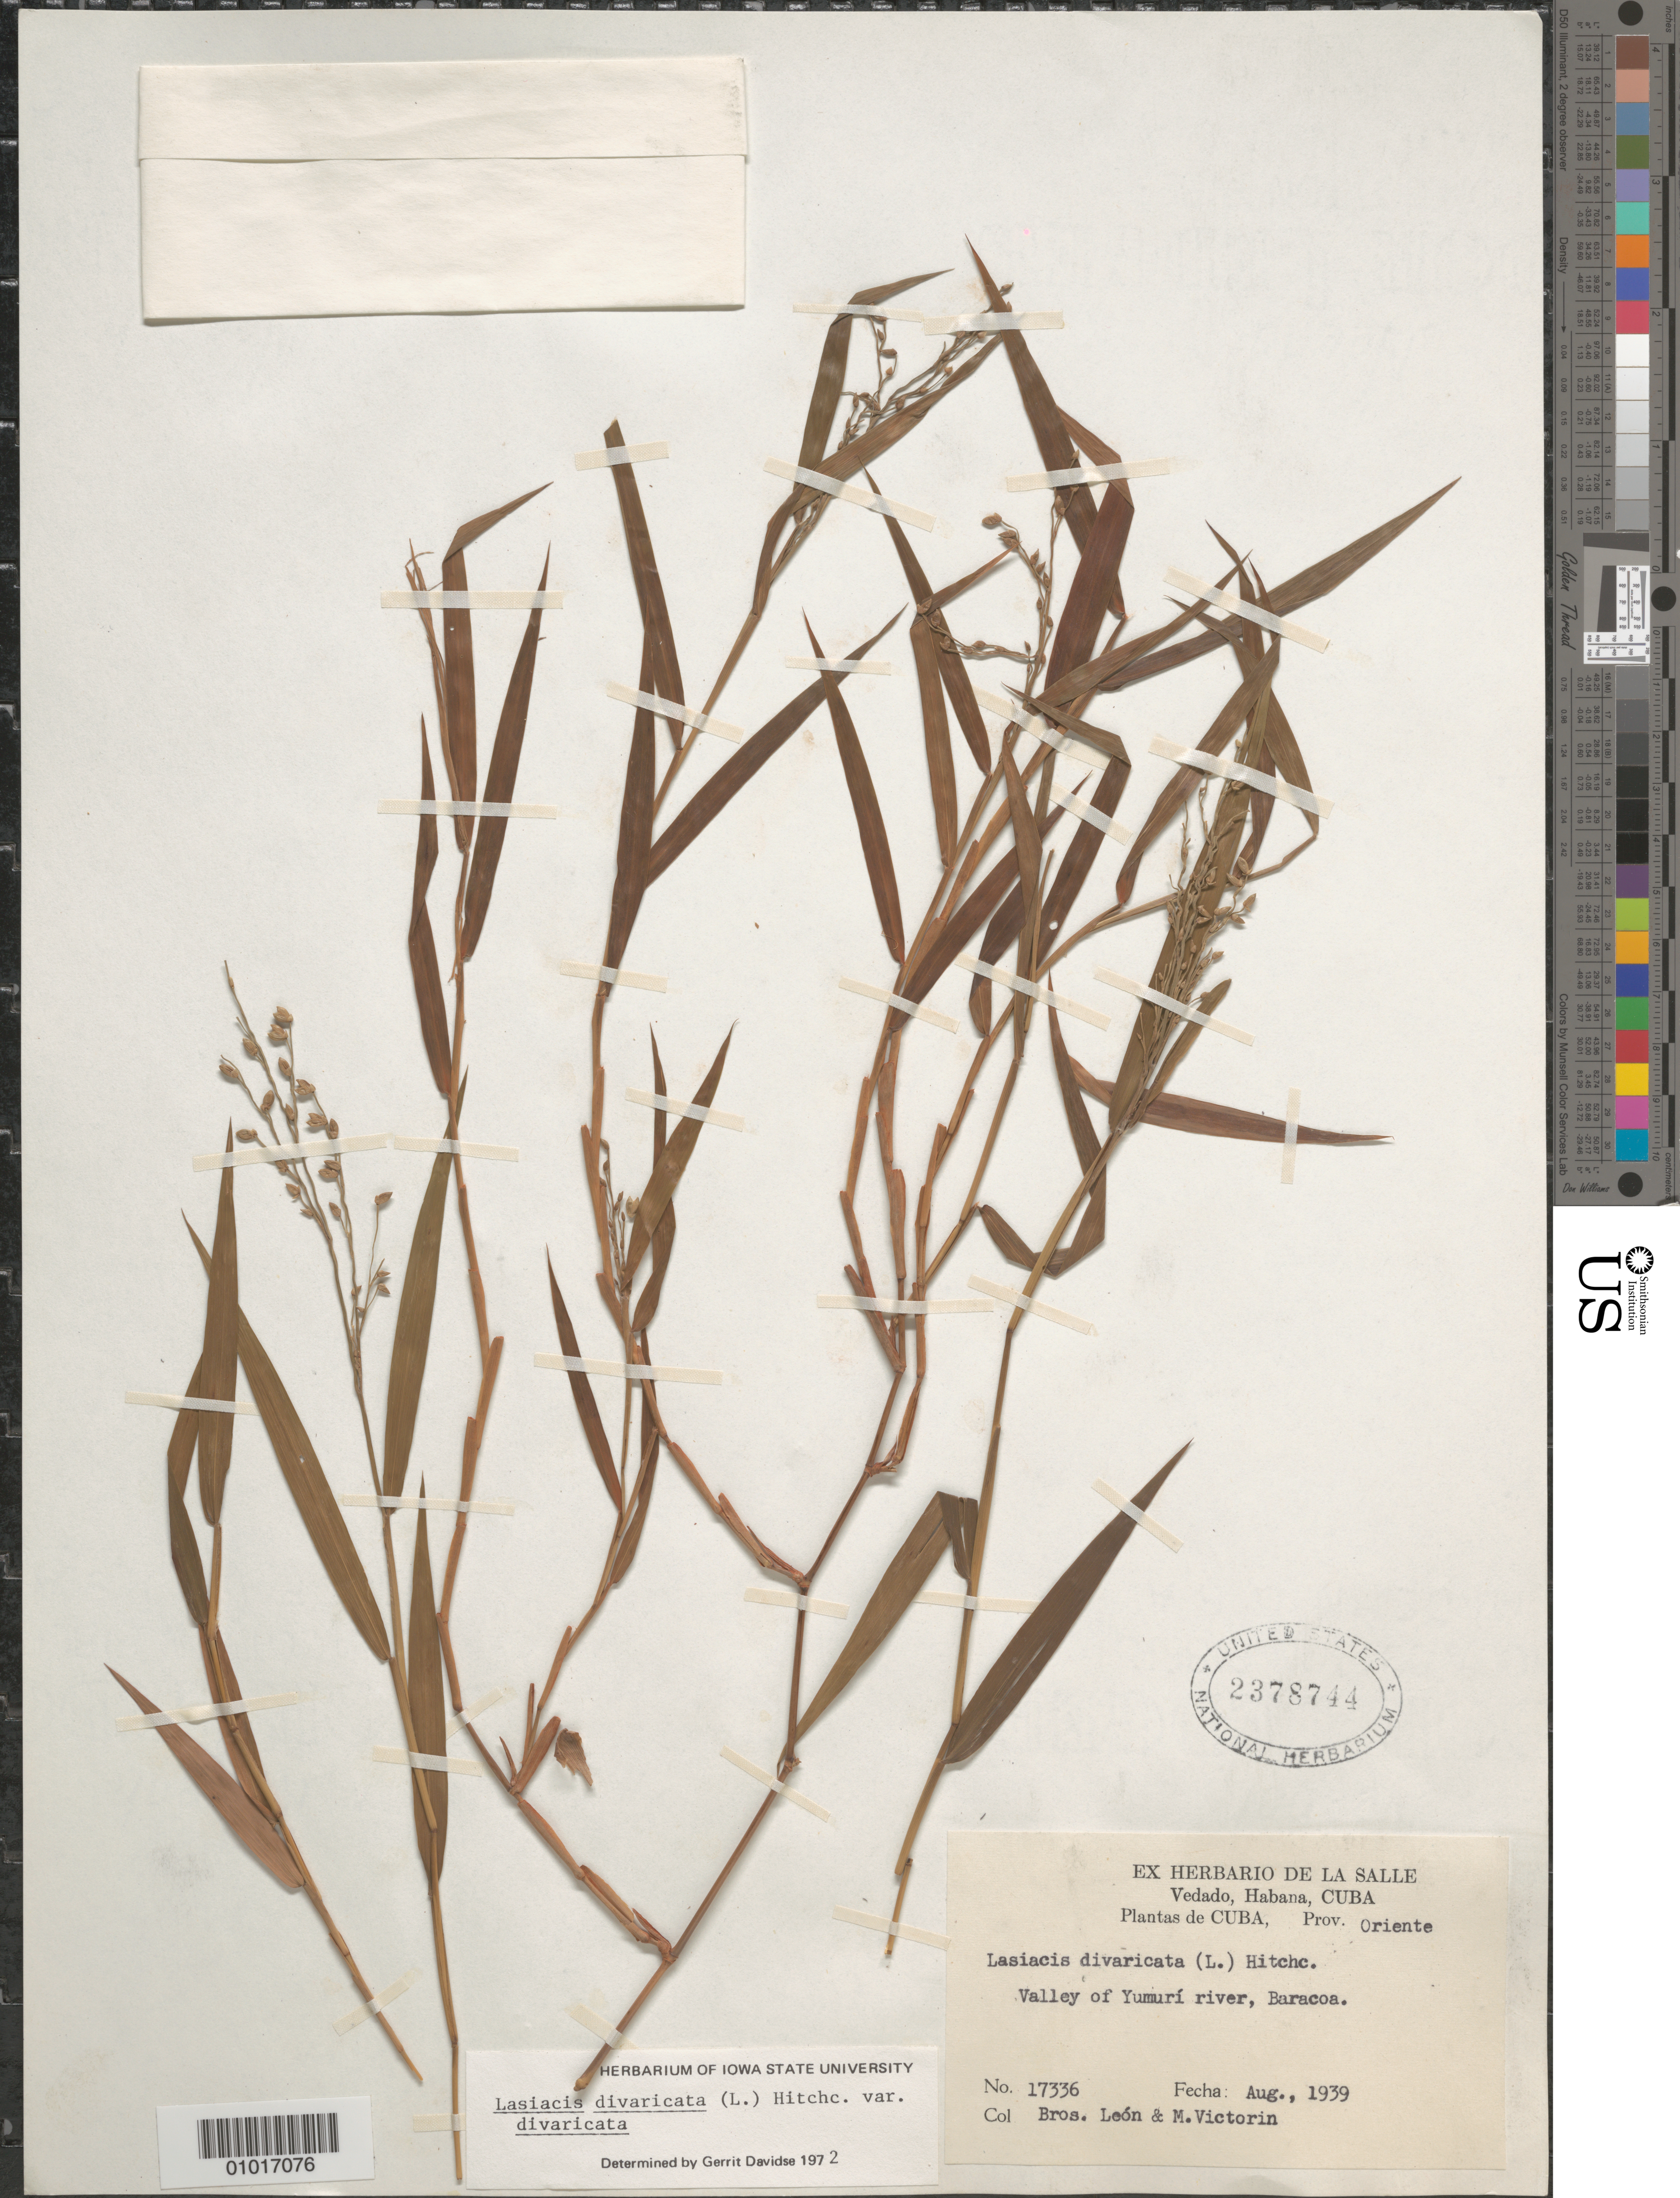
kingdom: Plantae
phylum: Tracheophyta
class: Liliopsida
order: Poales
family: Poaceae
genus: Lasiacis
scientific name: Lasiacis divaricata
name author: (L.) Hitchc.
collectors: Bro. León & F. Victorin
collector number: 17336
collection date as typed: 01 Aug 1939 to 31 Aug 1939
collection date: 1939-08-01/1939-08-31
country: Cuba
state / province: Guantanamo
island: Cuba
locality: Valley of Yumuri river, baracoa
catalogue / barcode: US 2378744